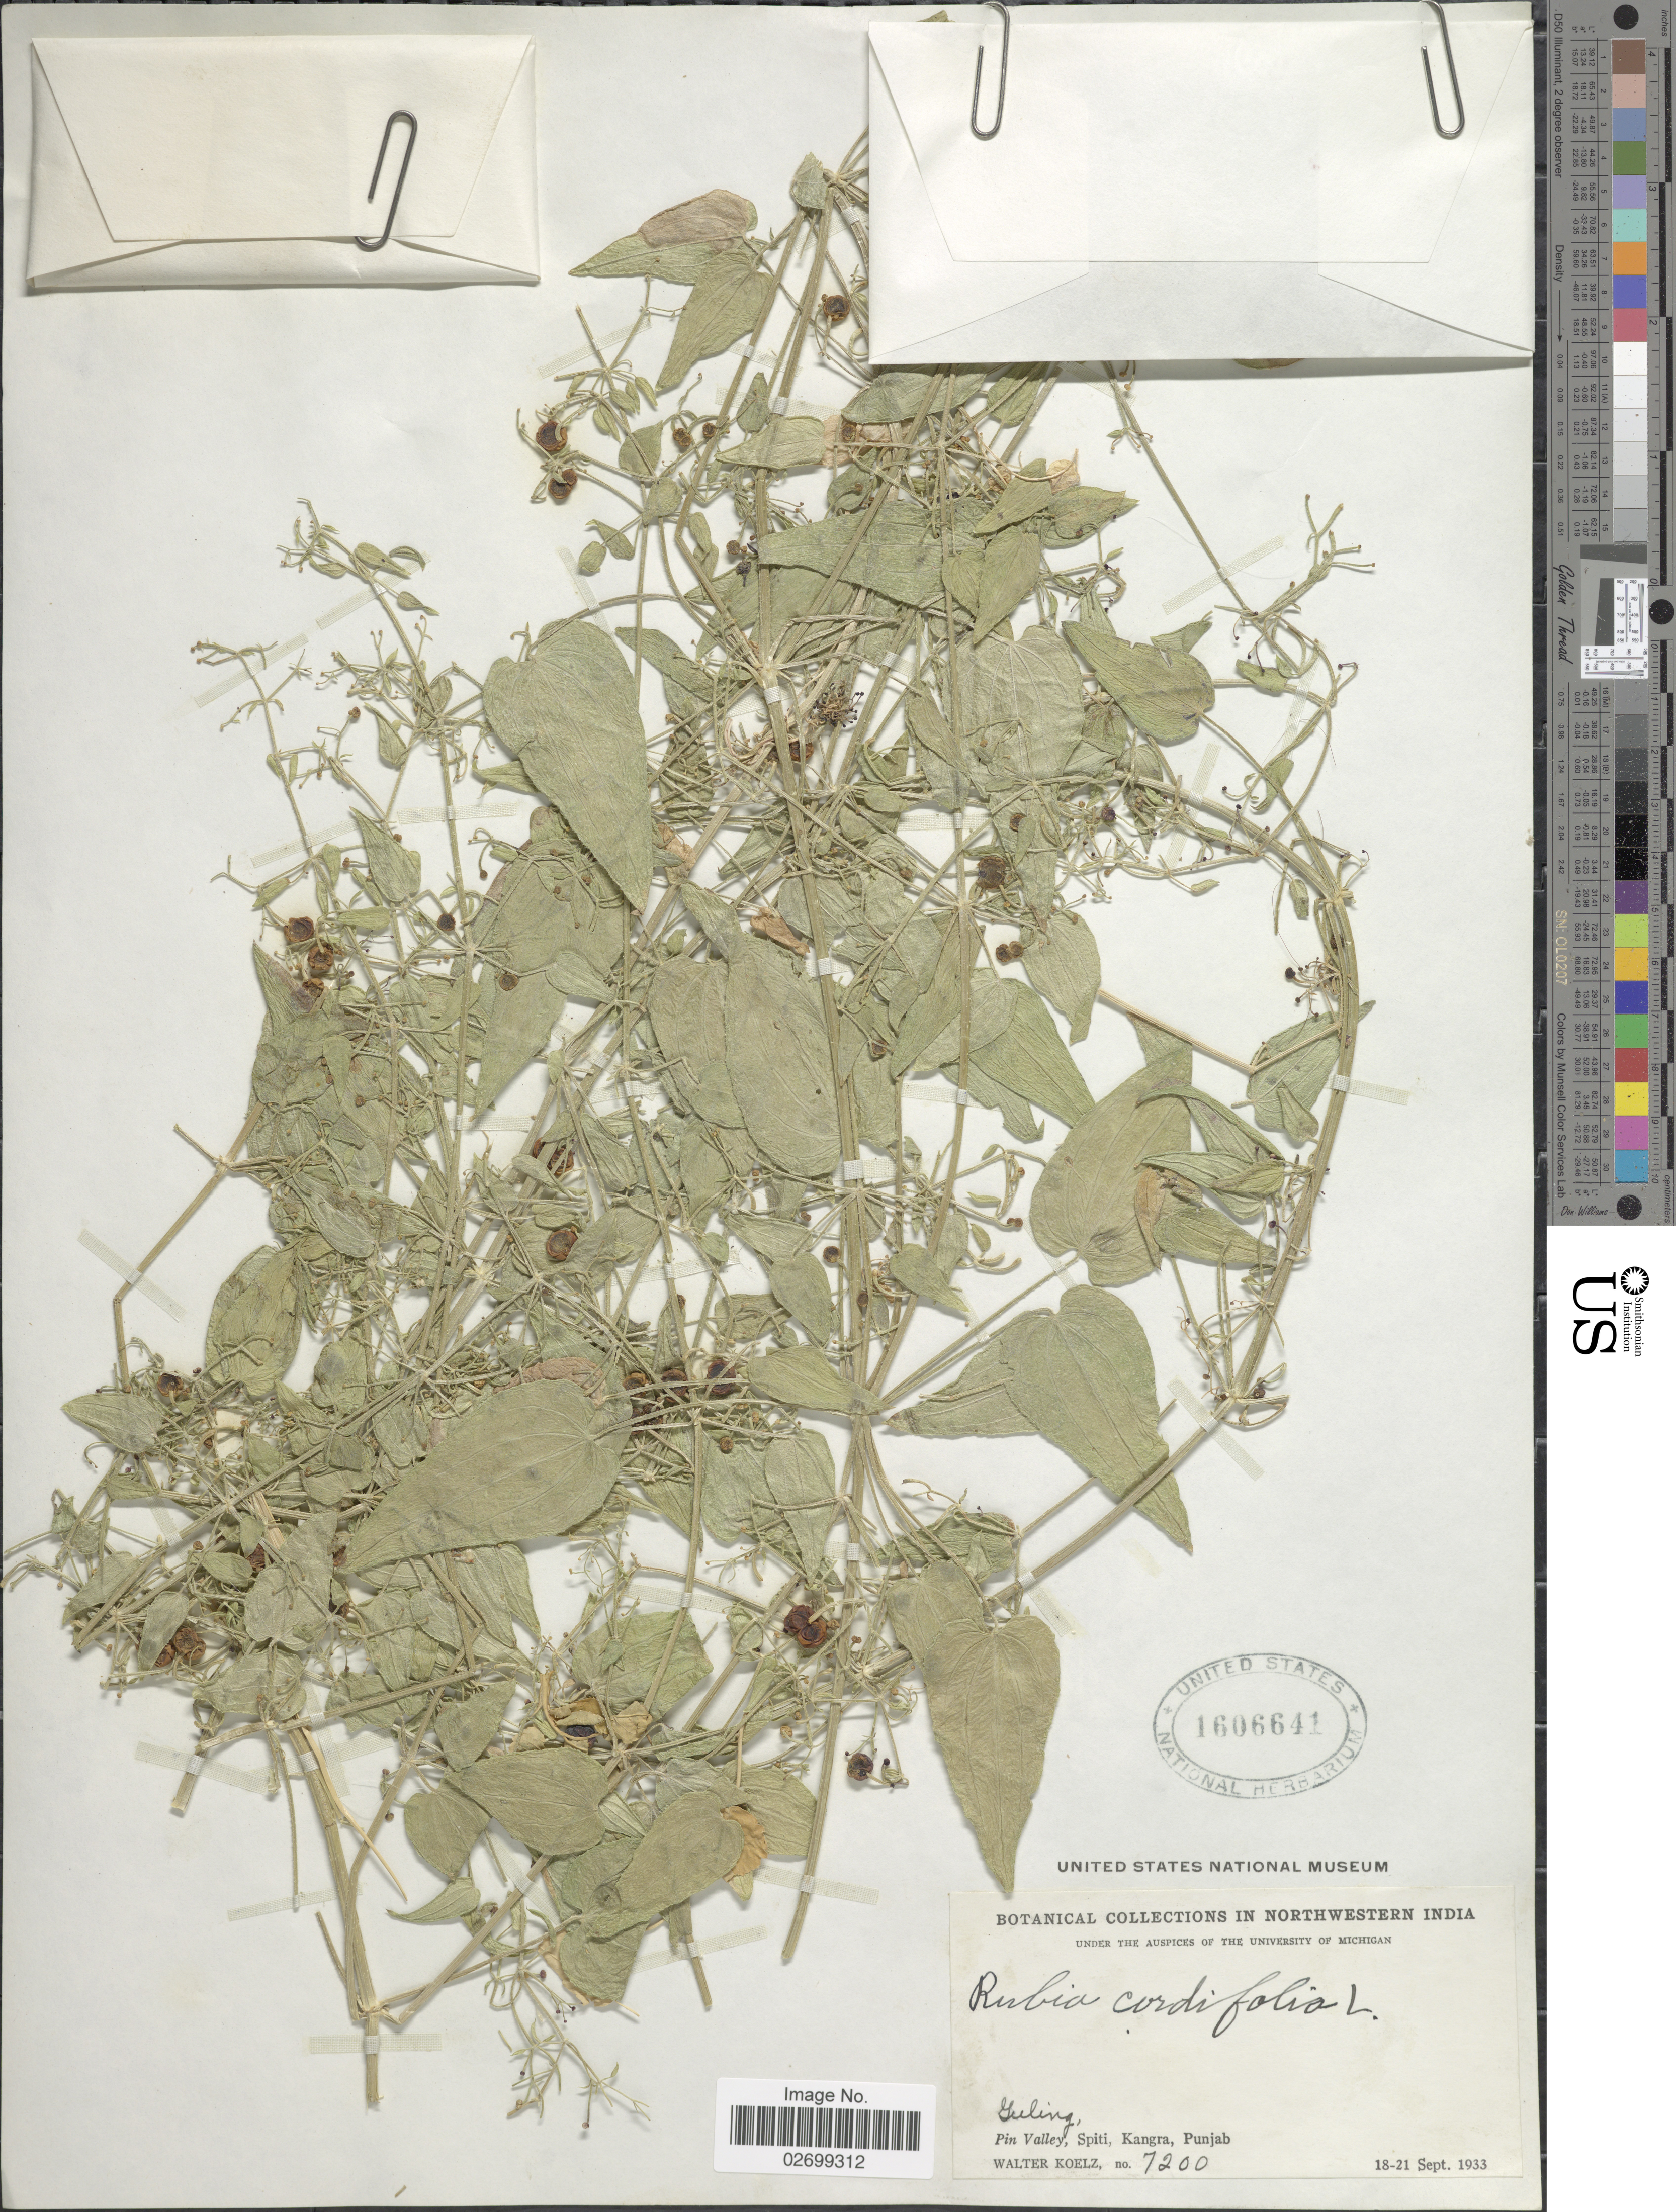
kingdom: Plantae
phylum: Tracheophyta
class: Magnoliopsida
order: Gentianales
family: Rubiaceae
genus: Rubia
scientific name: Rubia cordifolia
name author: L.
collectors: W. N. Koelz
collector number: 7200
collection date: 1933-09-18/1933-09-21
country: India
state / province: Punjab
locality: Northwestern India, Guling, Pin Valley, Spiti, Kangra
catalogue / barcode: US 1606641